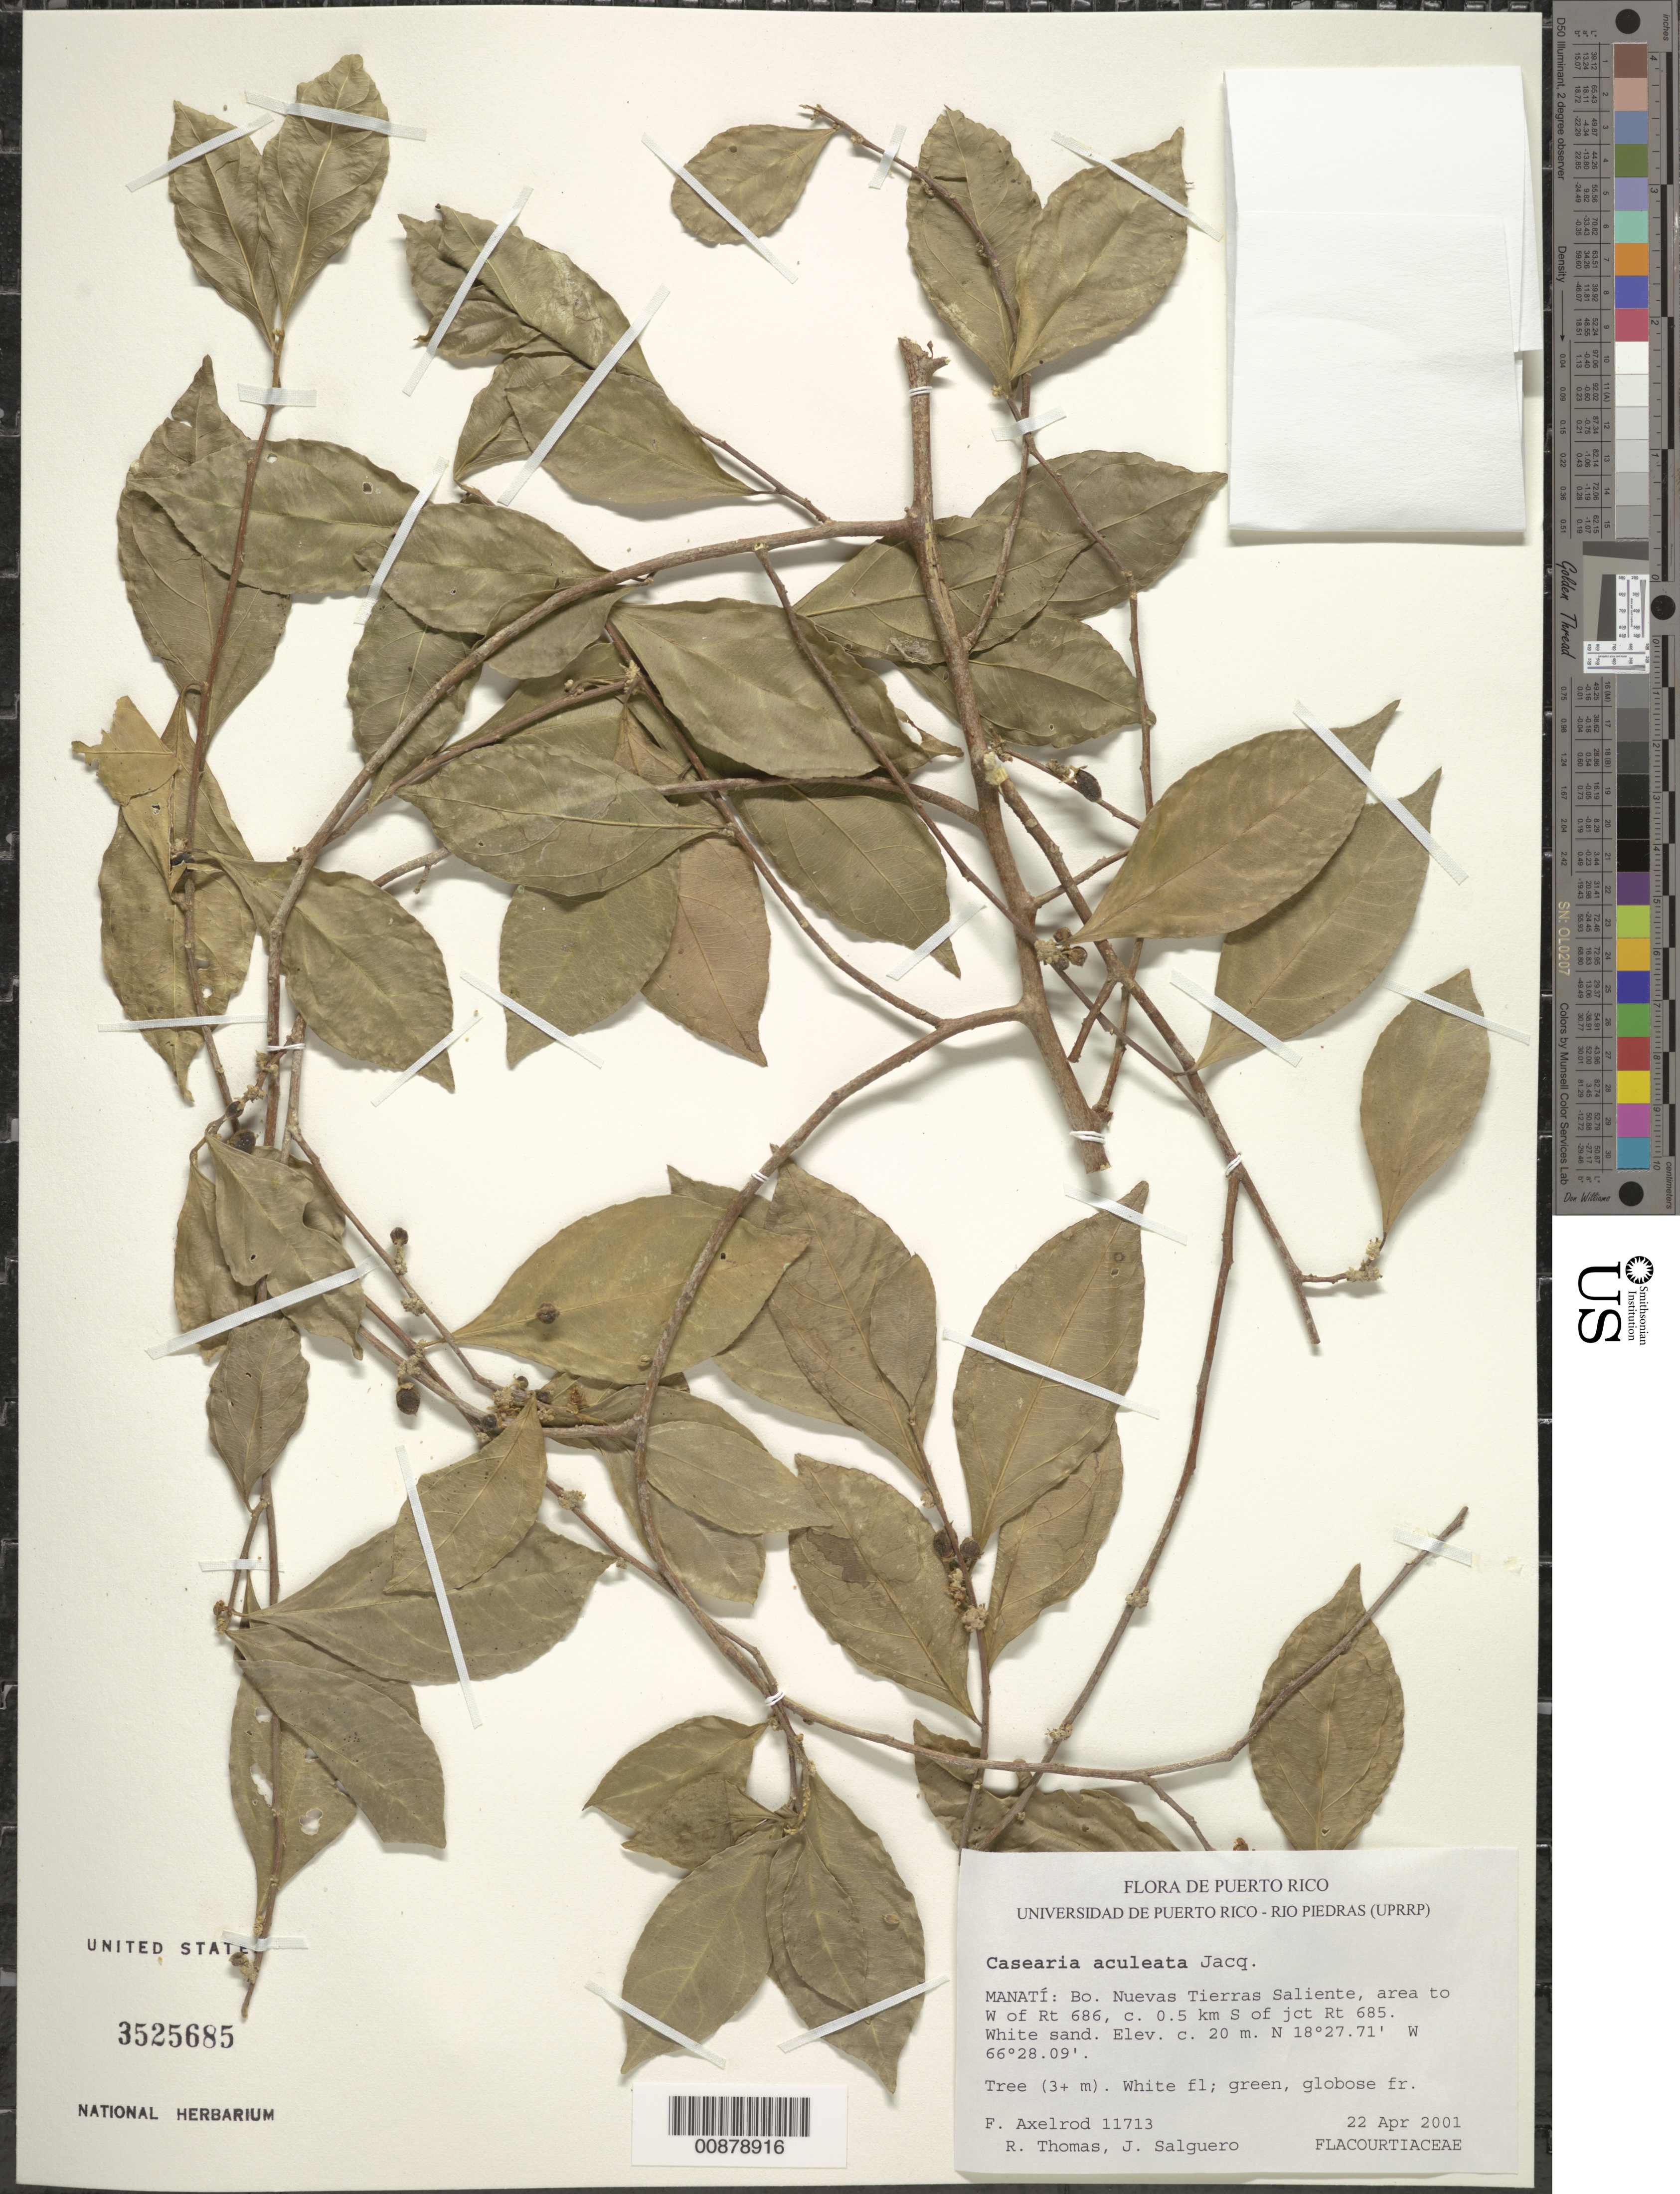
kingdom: Plantae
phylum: Tracheophyta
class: Magnoliopsida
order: Malpighiales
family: Salicaceae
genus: Casearia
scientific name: Casearia aculeata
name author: Jacq.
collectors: F. S. Axelrod, R. Thomas & J. Salguero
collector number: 11713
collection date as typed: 22 Apr 2001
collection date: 2001-04-22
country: Puerto Rico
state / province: Manatí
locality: Bo. Tierras Nuevas Saliente, area to W of Rt. 686, ca. 0.5 km S of jct. Rt. 685.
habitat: White sand.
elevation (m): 20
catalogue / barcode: US 3525685